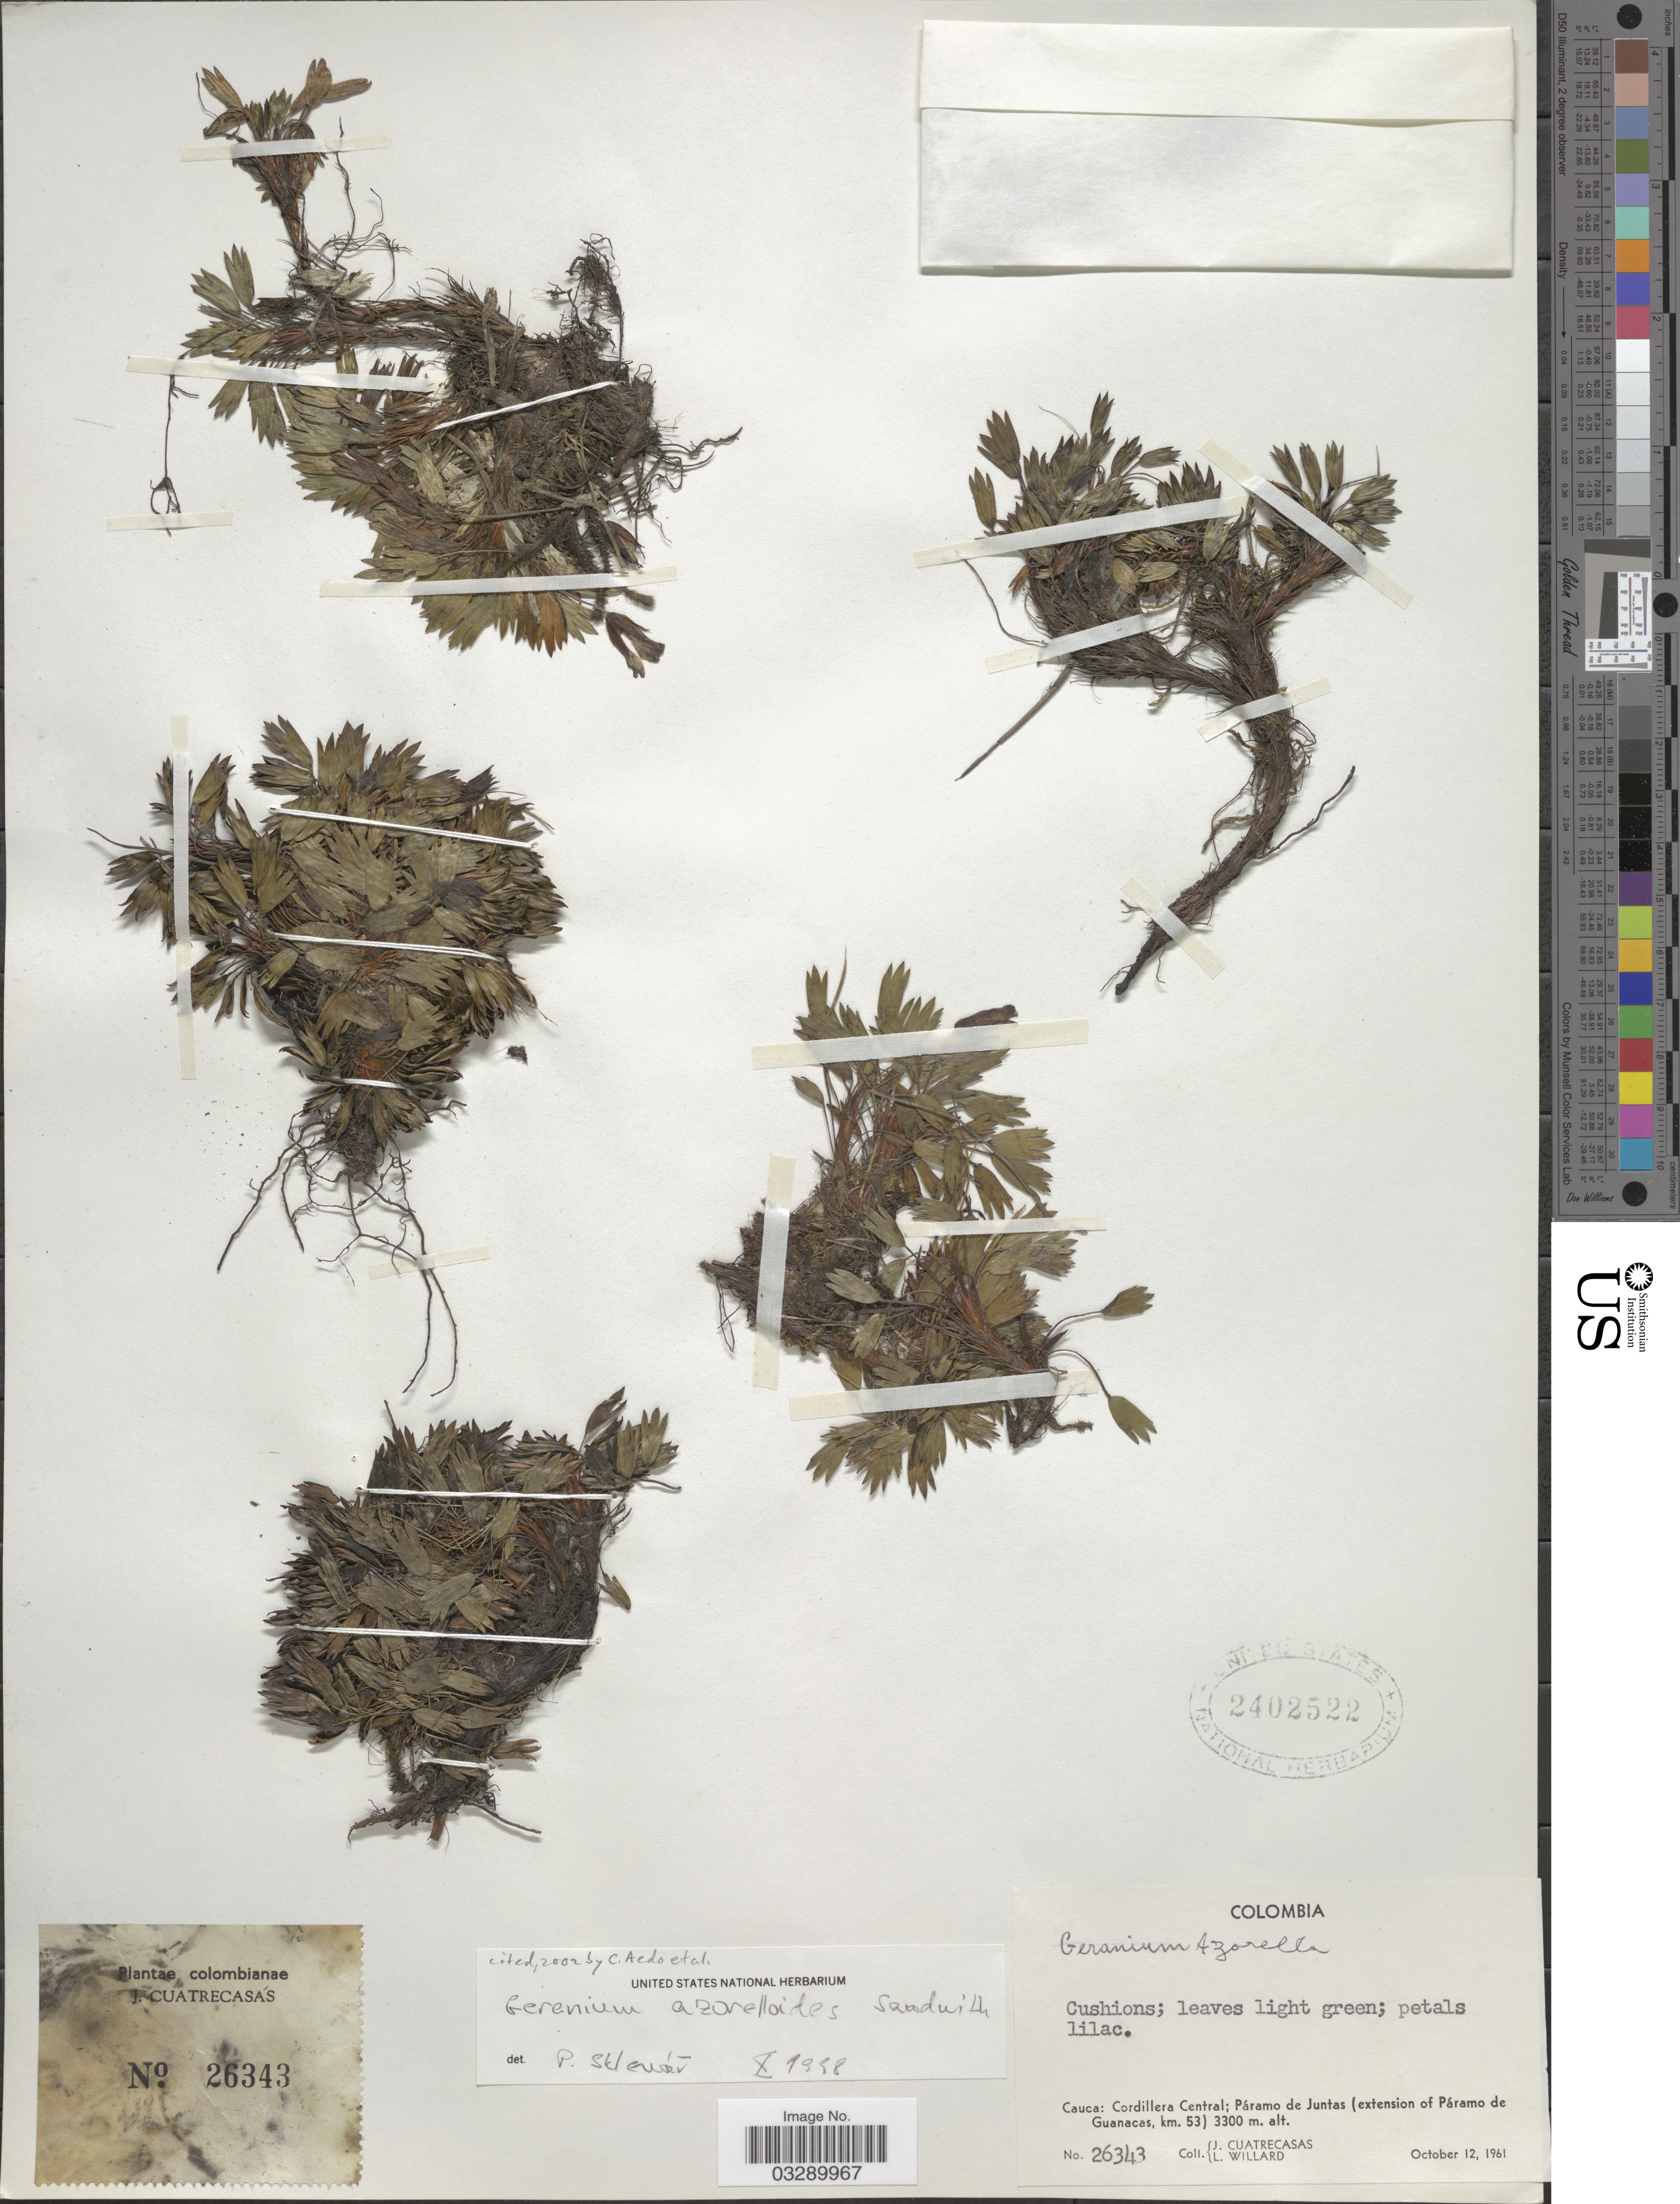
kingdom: Plantae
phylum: Tracheophyta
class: Magnoliopsida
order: Geraniales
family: Geraniaceae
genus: Geranium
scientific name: Geranium azorelloides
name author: Sandwith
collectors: J. Cuatrecasas & L. Willard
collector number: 26343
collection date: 1961-10-12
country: Colombia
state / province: Cauca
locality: Cordillera Central: Páramo de Juntas (extension of Páramo de Guanacas, km. 53).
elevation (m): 3300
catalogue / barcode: US 2402522